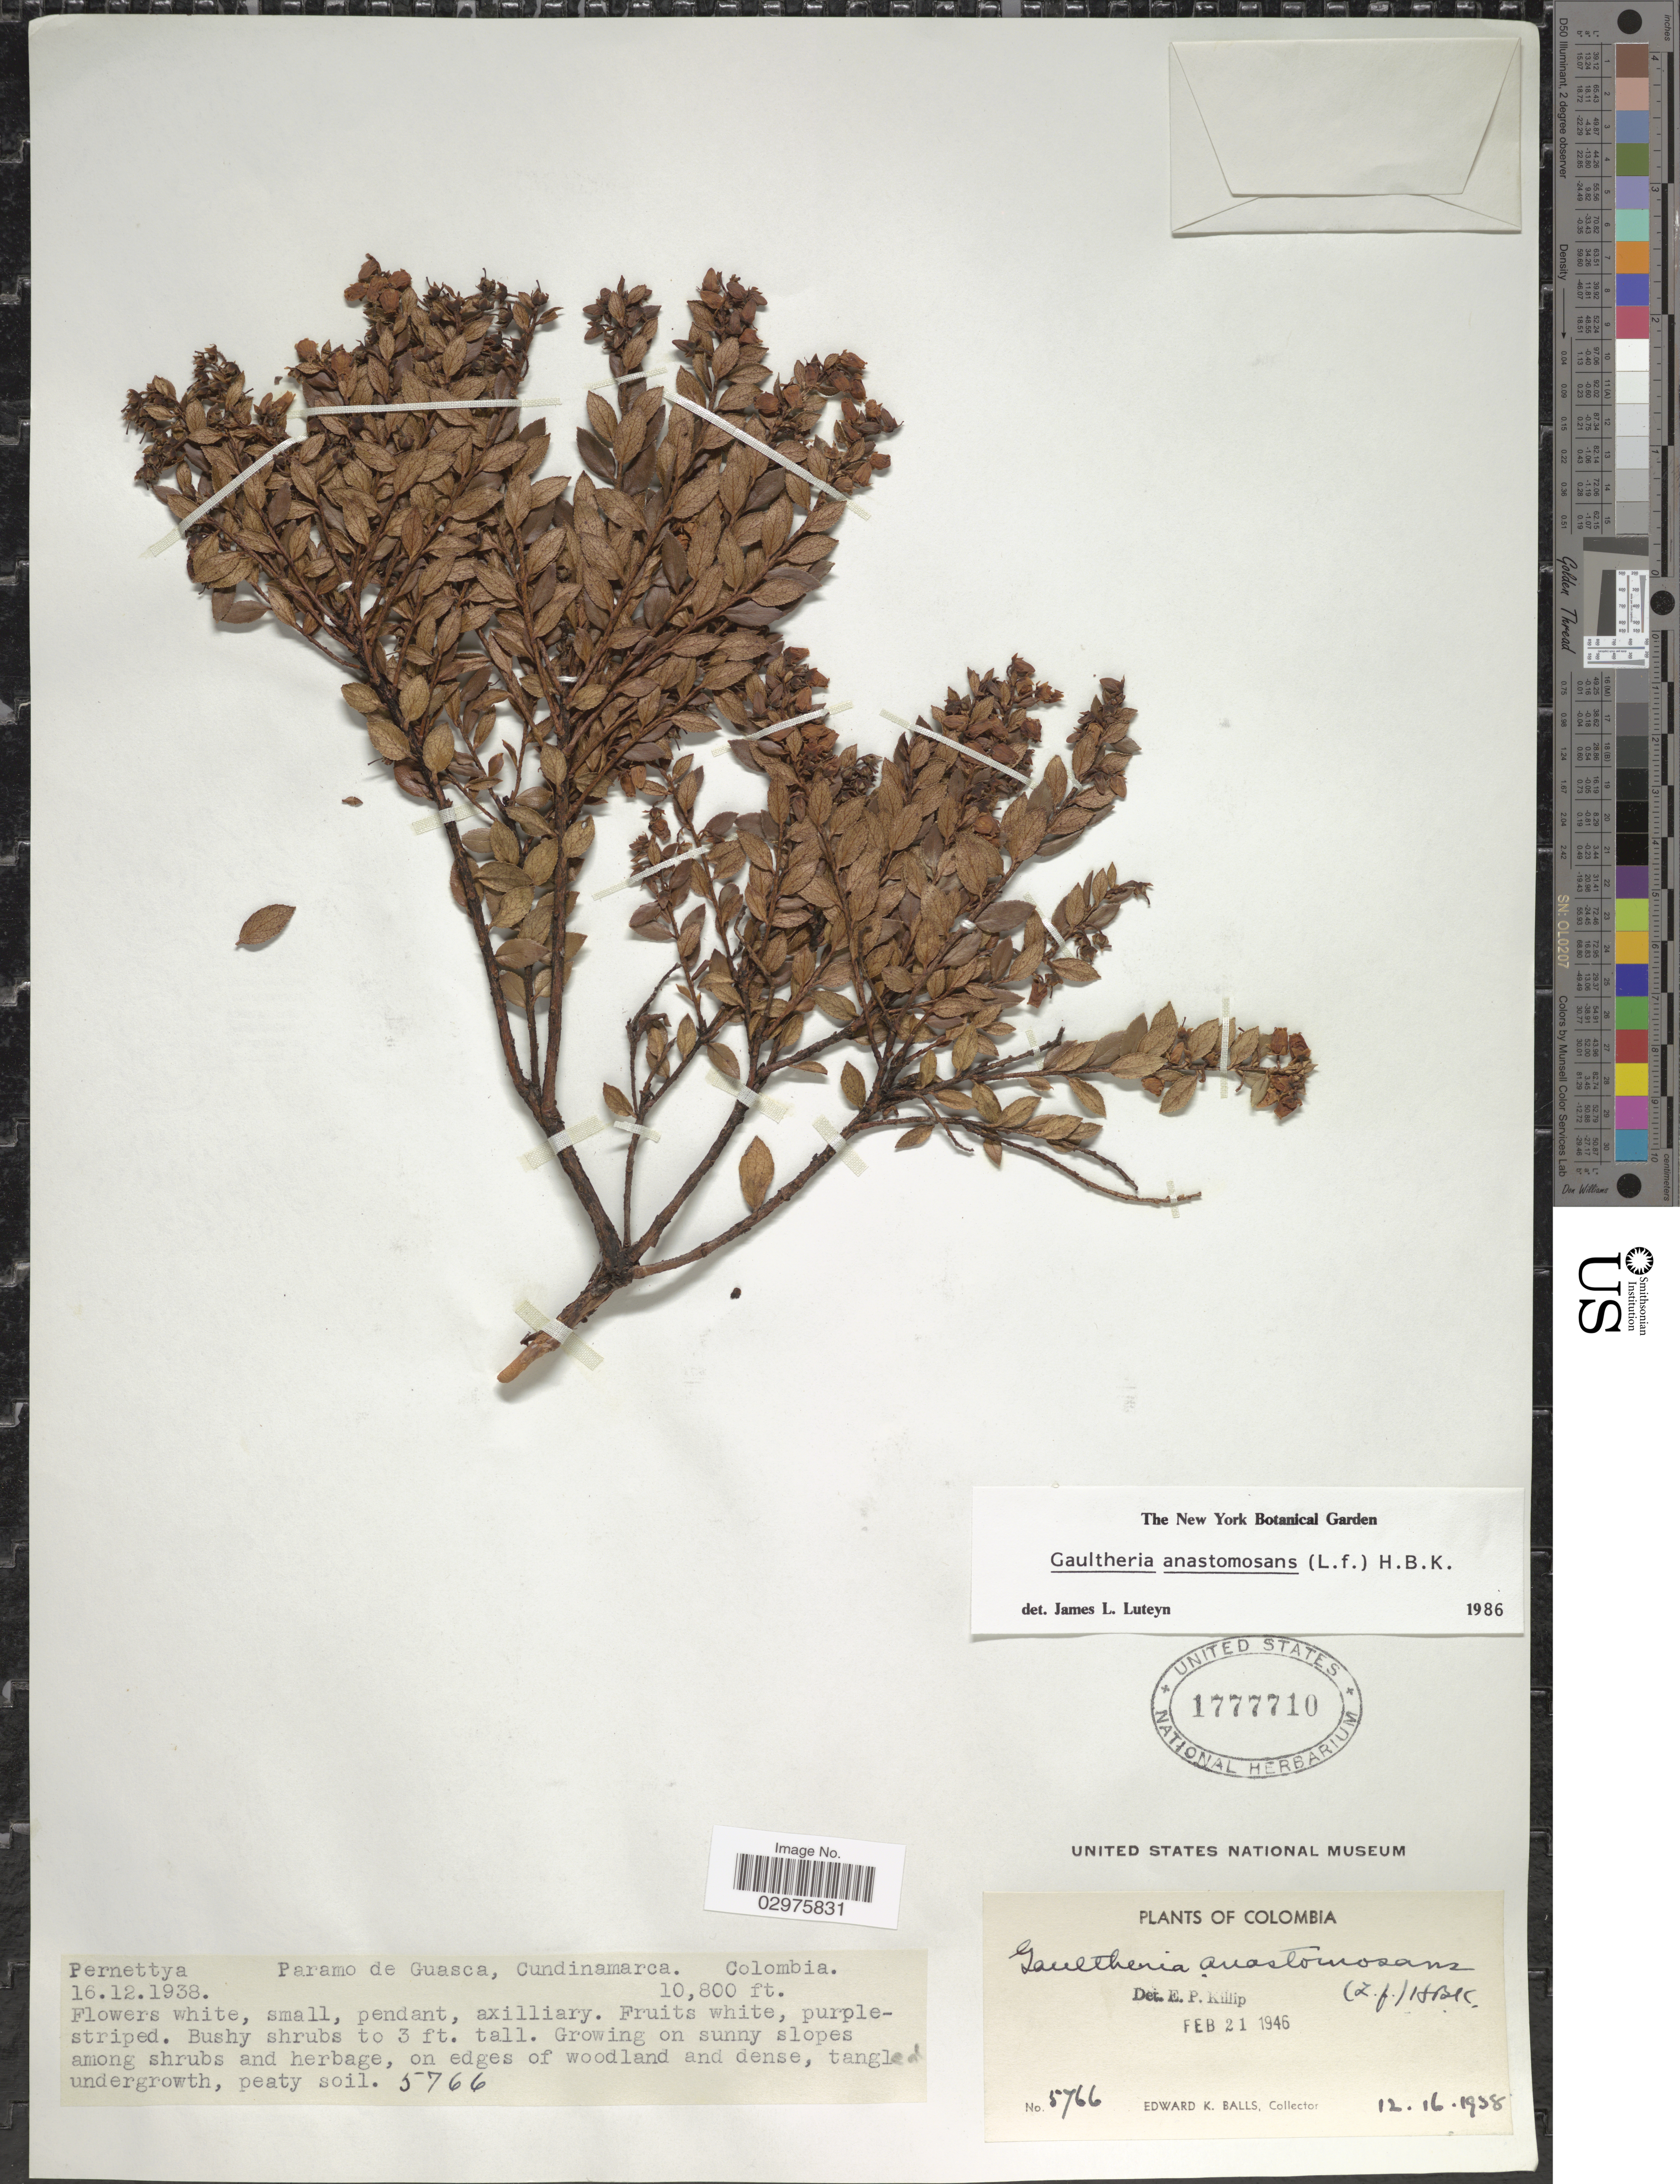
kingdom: Plantae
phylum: Tracheophyta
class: Magnoliopsida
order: Ericales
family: Ericaceae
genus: Gaultheria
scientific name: Gaultheria anastomosans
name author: (L. f.) Kunth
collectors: E. K. Balls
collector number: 5766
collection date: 1938-12-16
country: Colombia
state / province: Cundinamarca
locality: Paramo de Guasca, Cundinamarca.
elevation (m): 3292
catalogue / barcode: US 1777710